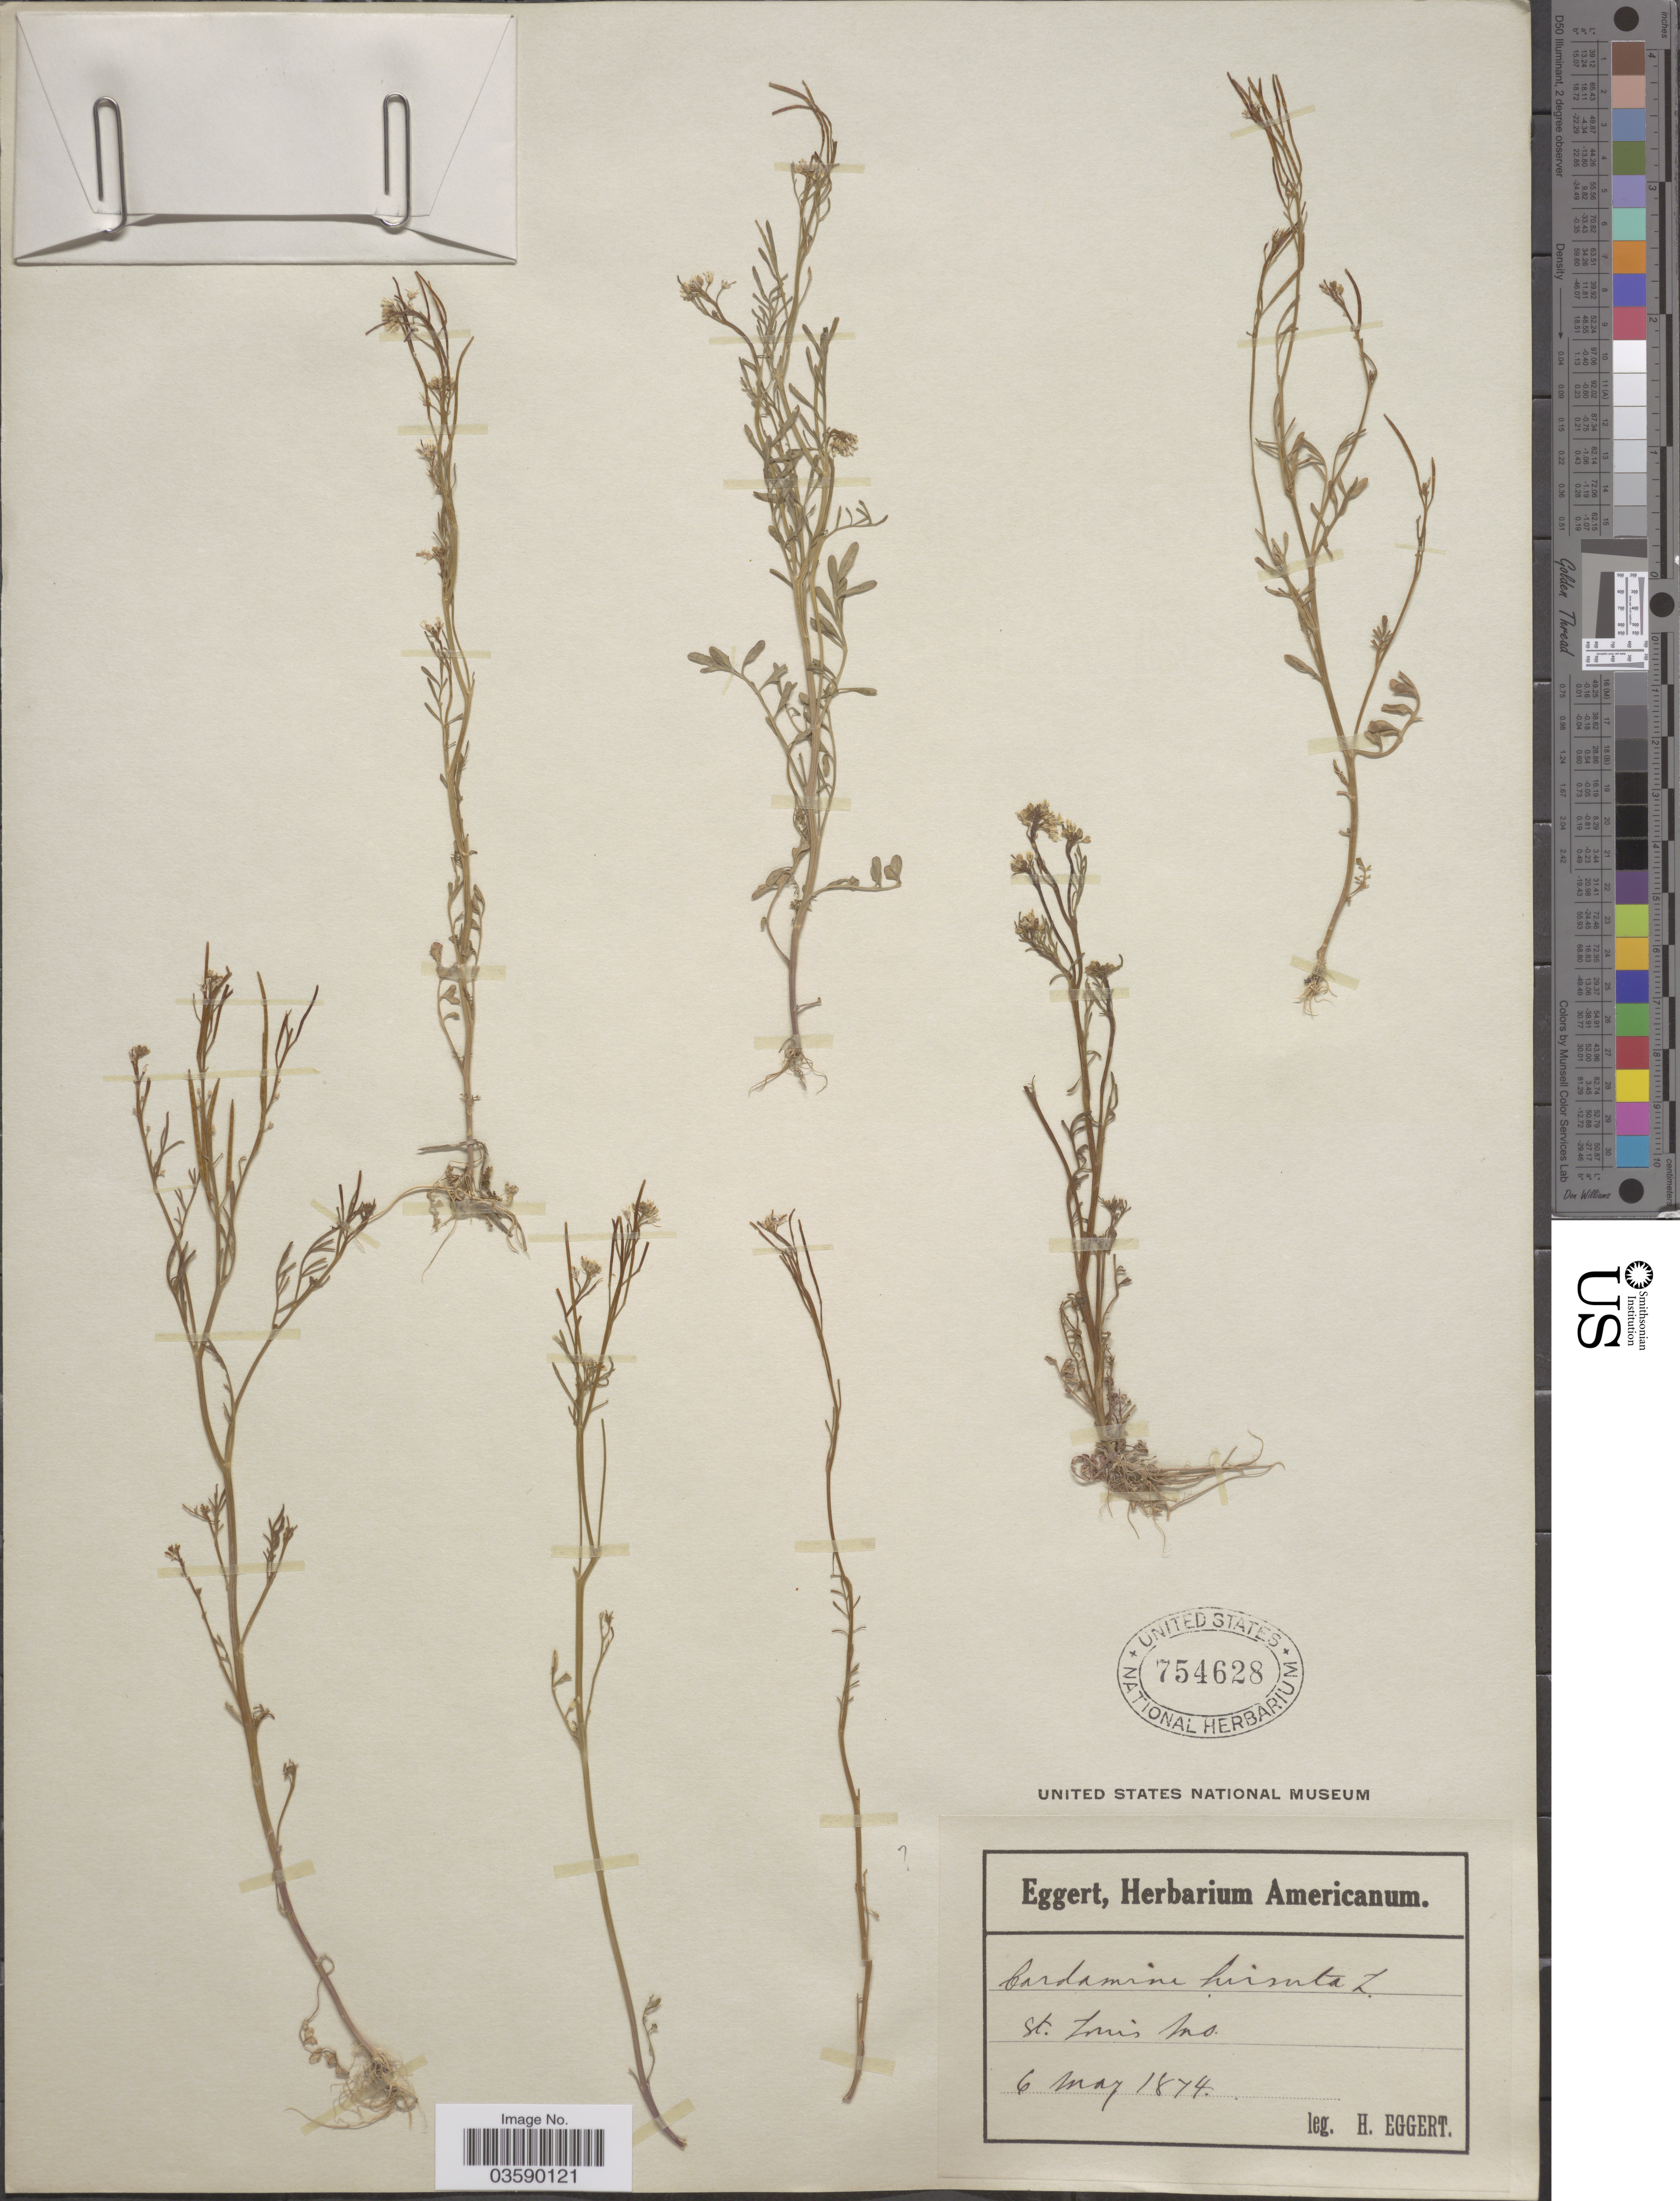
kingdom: Plantae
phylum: Tracheophyta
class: Magnoliopsida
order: Brassicales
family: Brassicaceae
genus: Cardamine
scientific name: Cardamine sp.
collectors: H. Eggert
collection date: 1874-05-06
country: United States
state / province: Missouri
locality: St. Louis Mo.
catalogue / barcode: US 754628